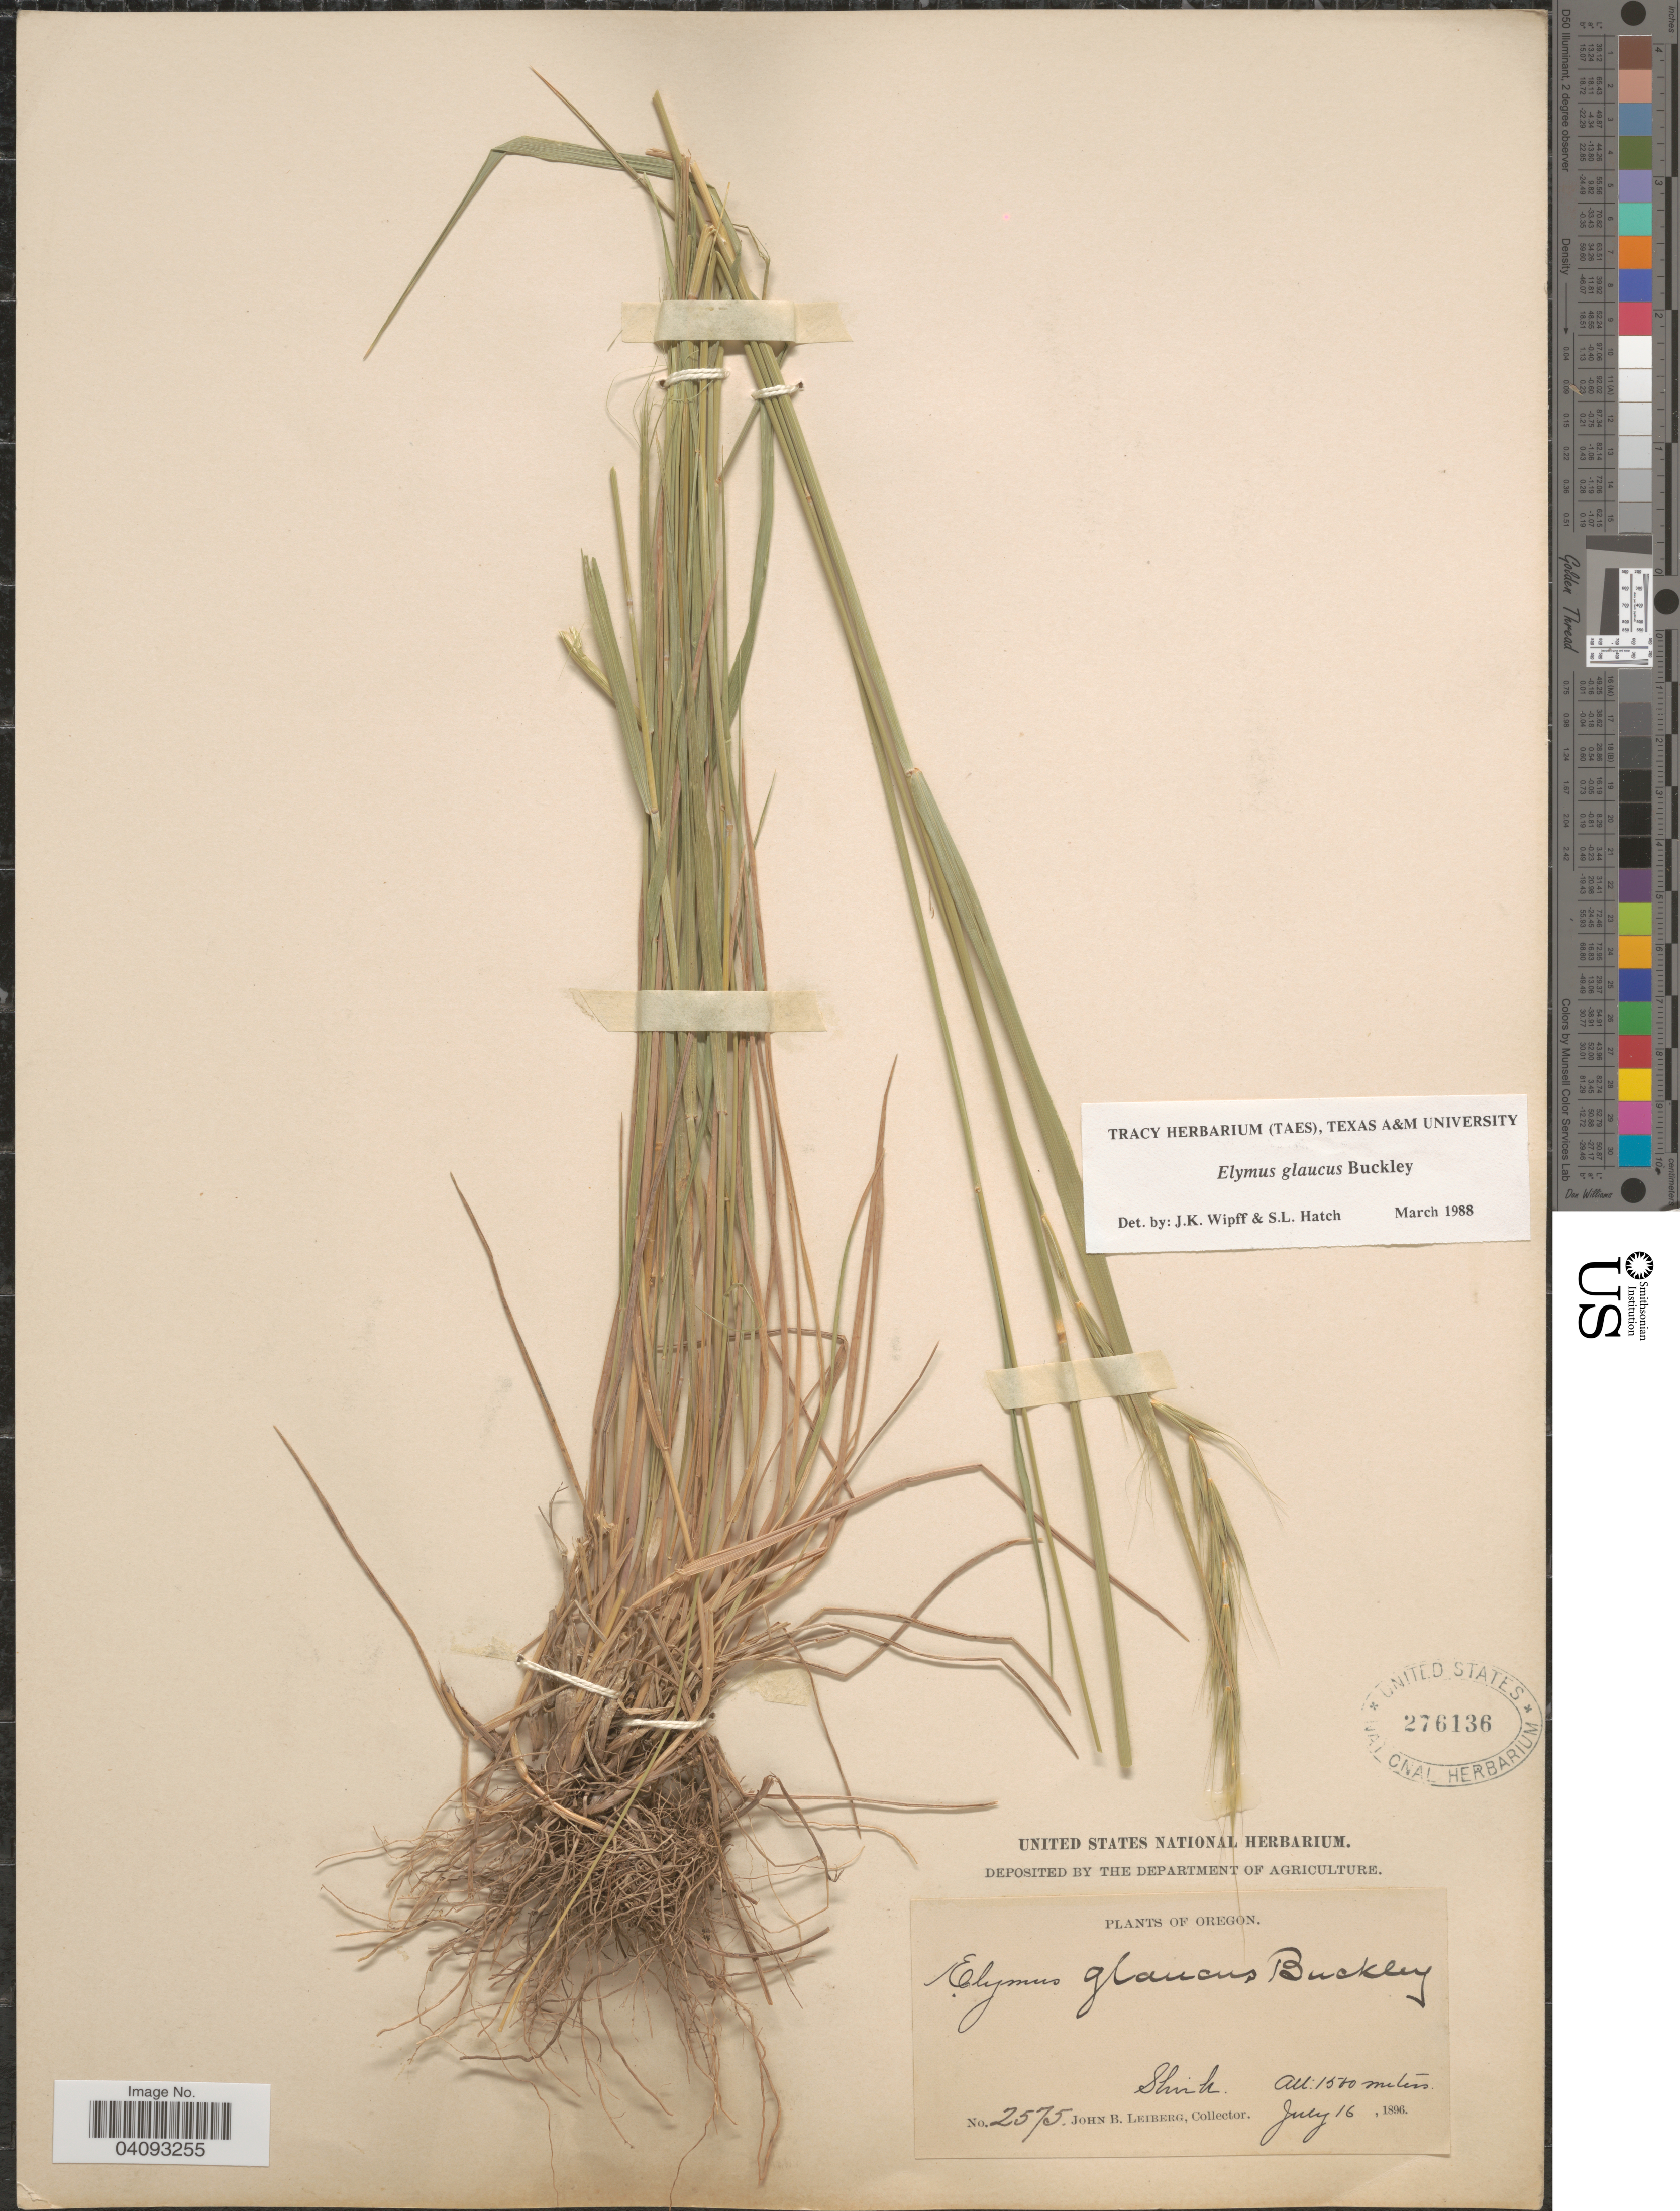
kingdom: Plantae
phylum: Tracheophyta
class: Liliopsida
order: Poales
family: Poaceae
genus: Elymus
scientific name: Elymus glaucus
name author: Buckley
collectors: J. B. Leiberg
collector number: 2575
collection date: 1896-07-16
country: United States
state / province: Oregon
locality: Shirk.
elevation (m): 1500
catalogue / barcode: US 276136